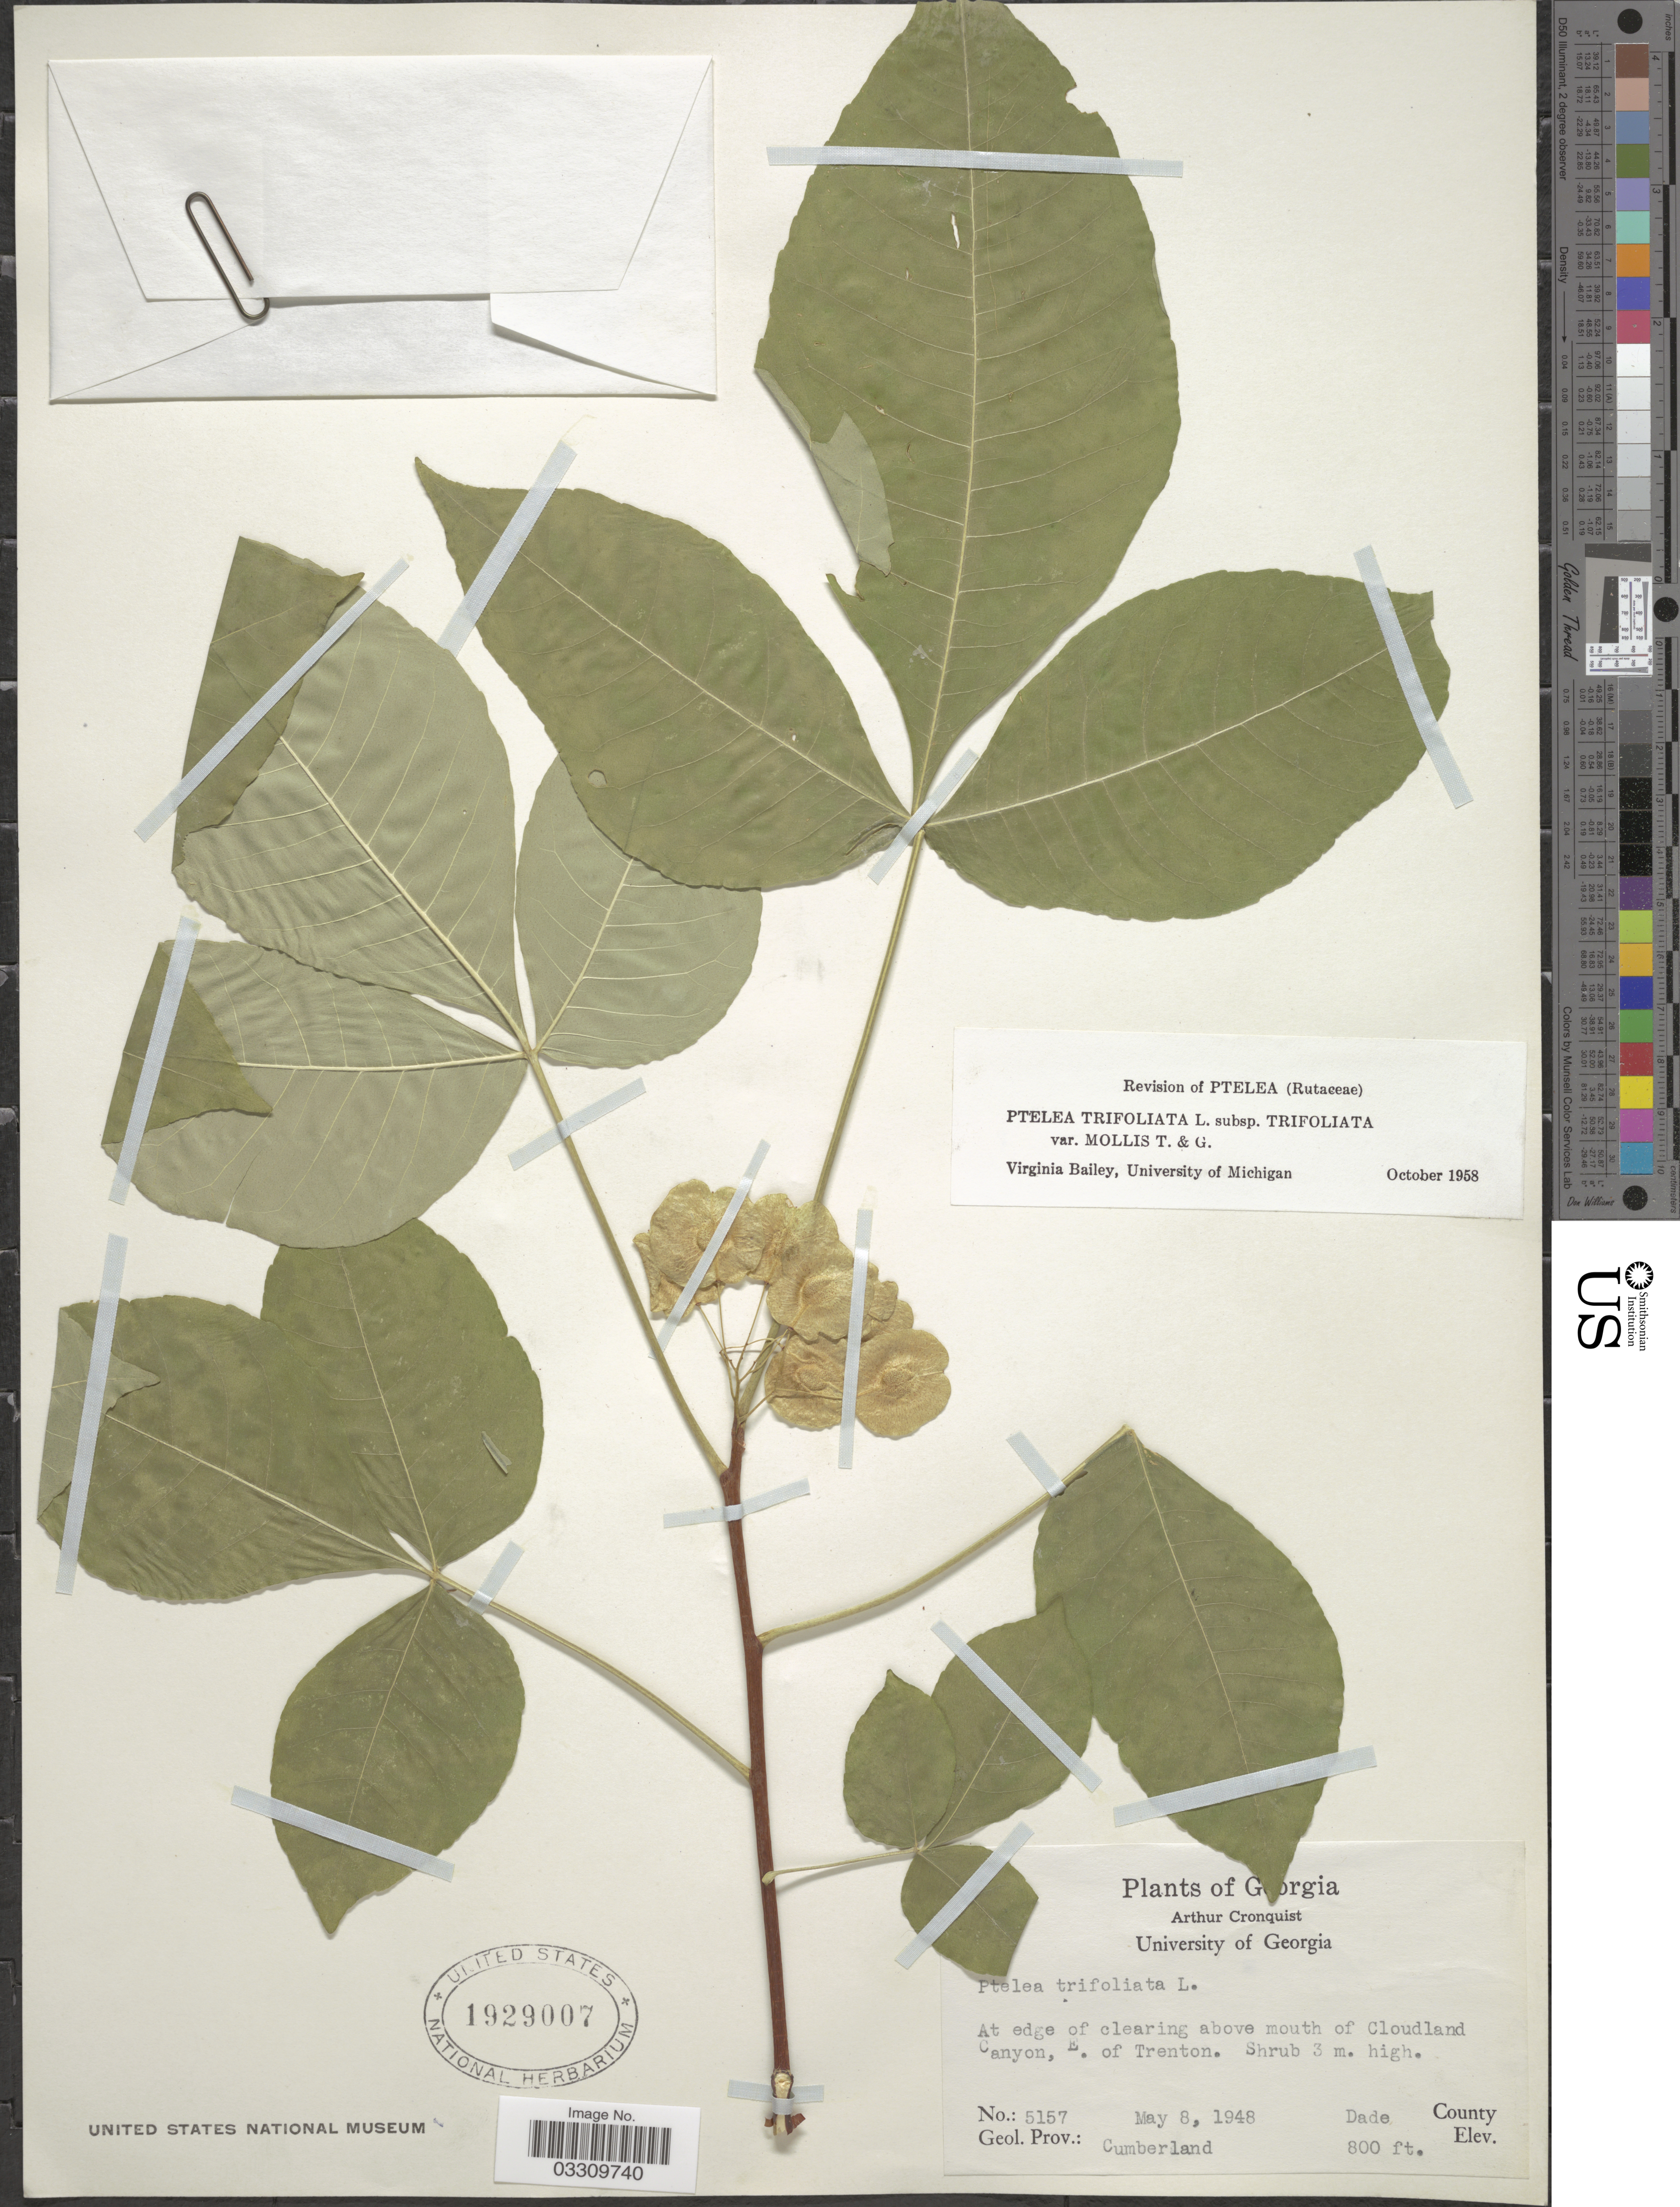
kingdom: Plantae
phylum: Tracheophyta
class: Magnoliopsida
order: Sapindales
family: Rutaceae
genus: Ptelea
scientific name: Ptelea trifoliata var. mollis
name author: Torr. & A. Gray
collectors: A. J. Cronquist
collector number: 5157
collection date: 1948-05-08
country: United States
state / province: Georgia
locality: At edge of clearing above mouth of Cloudland Canyon, E. of Trenton, Dade County.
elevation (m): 244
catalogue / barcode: US 1929007